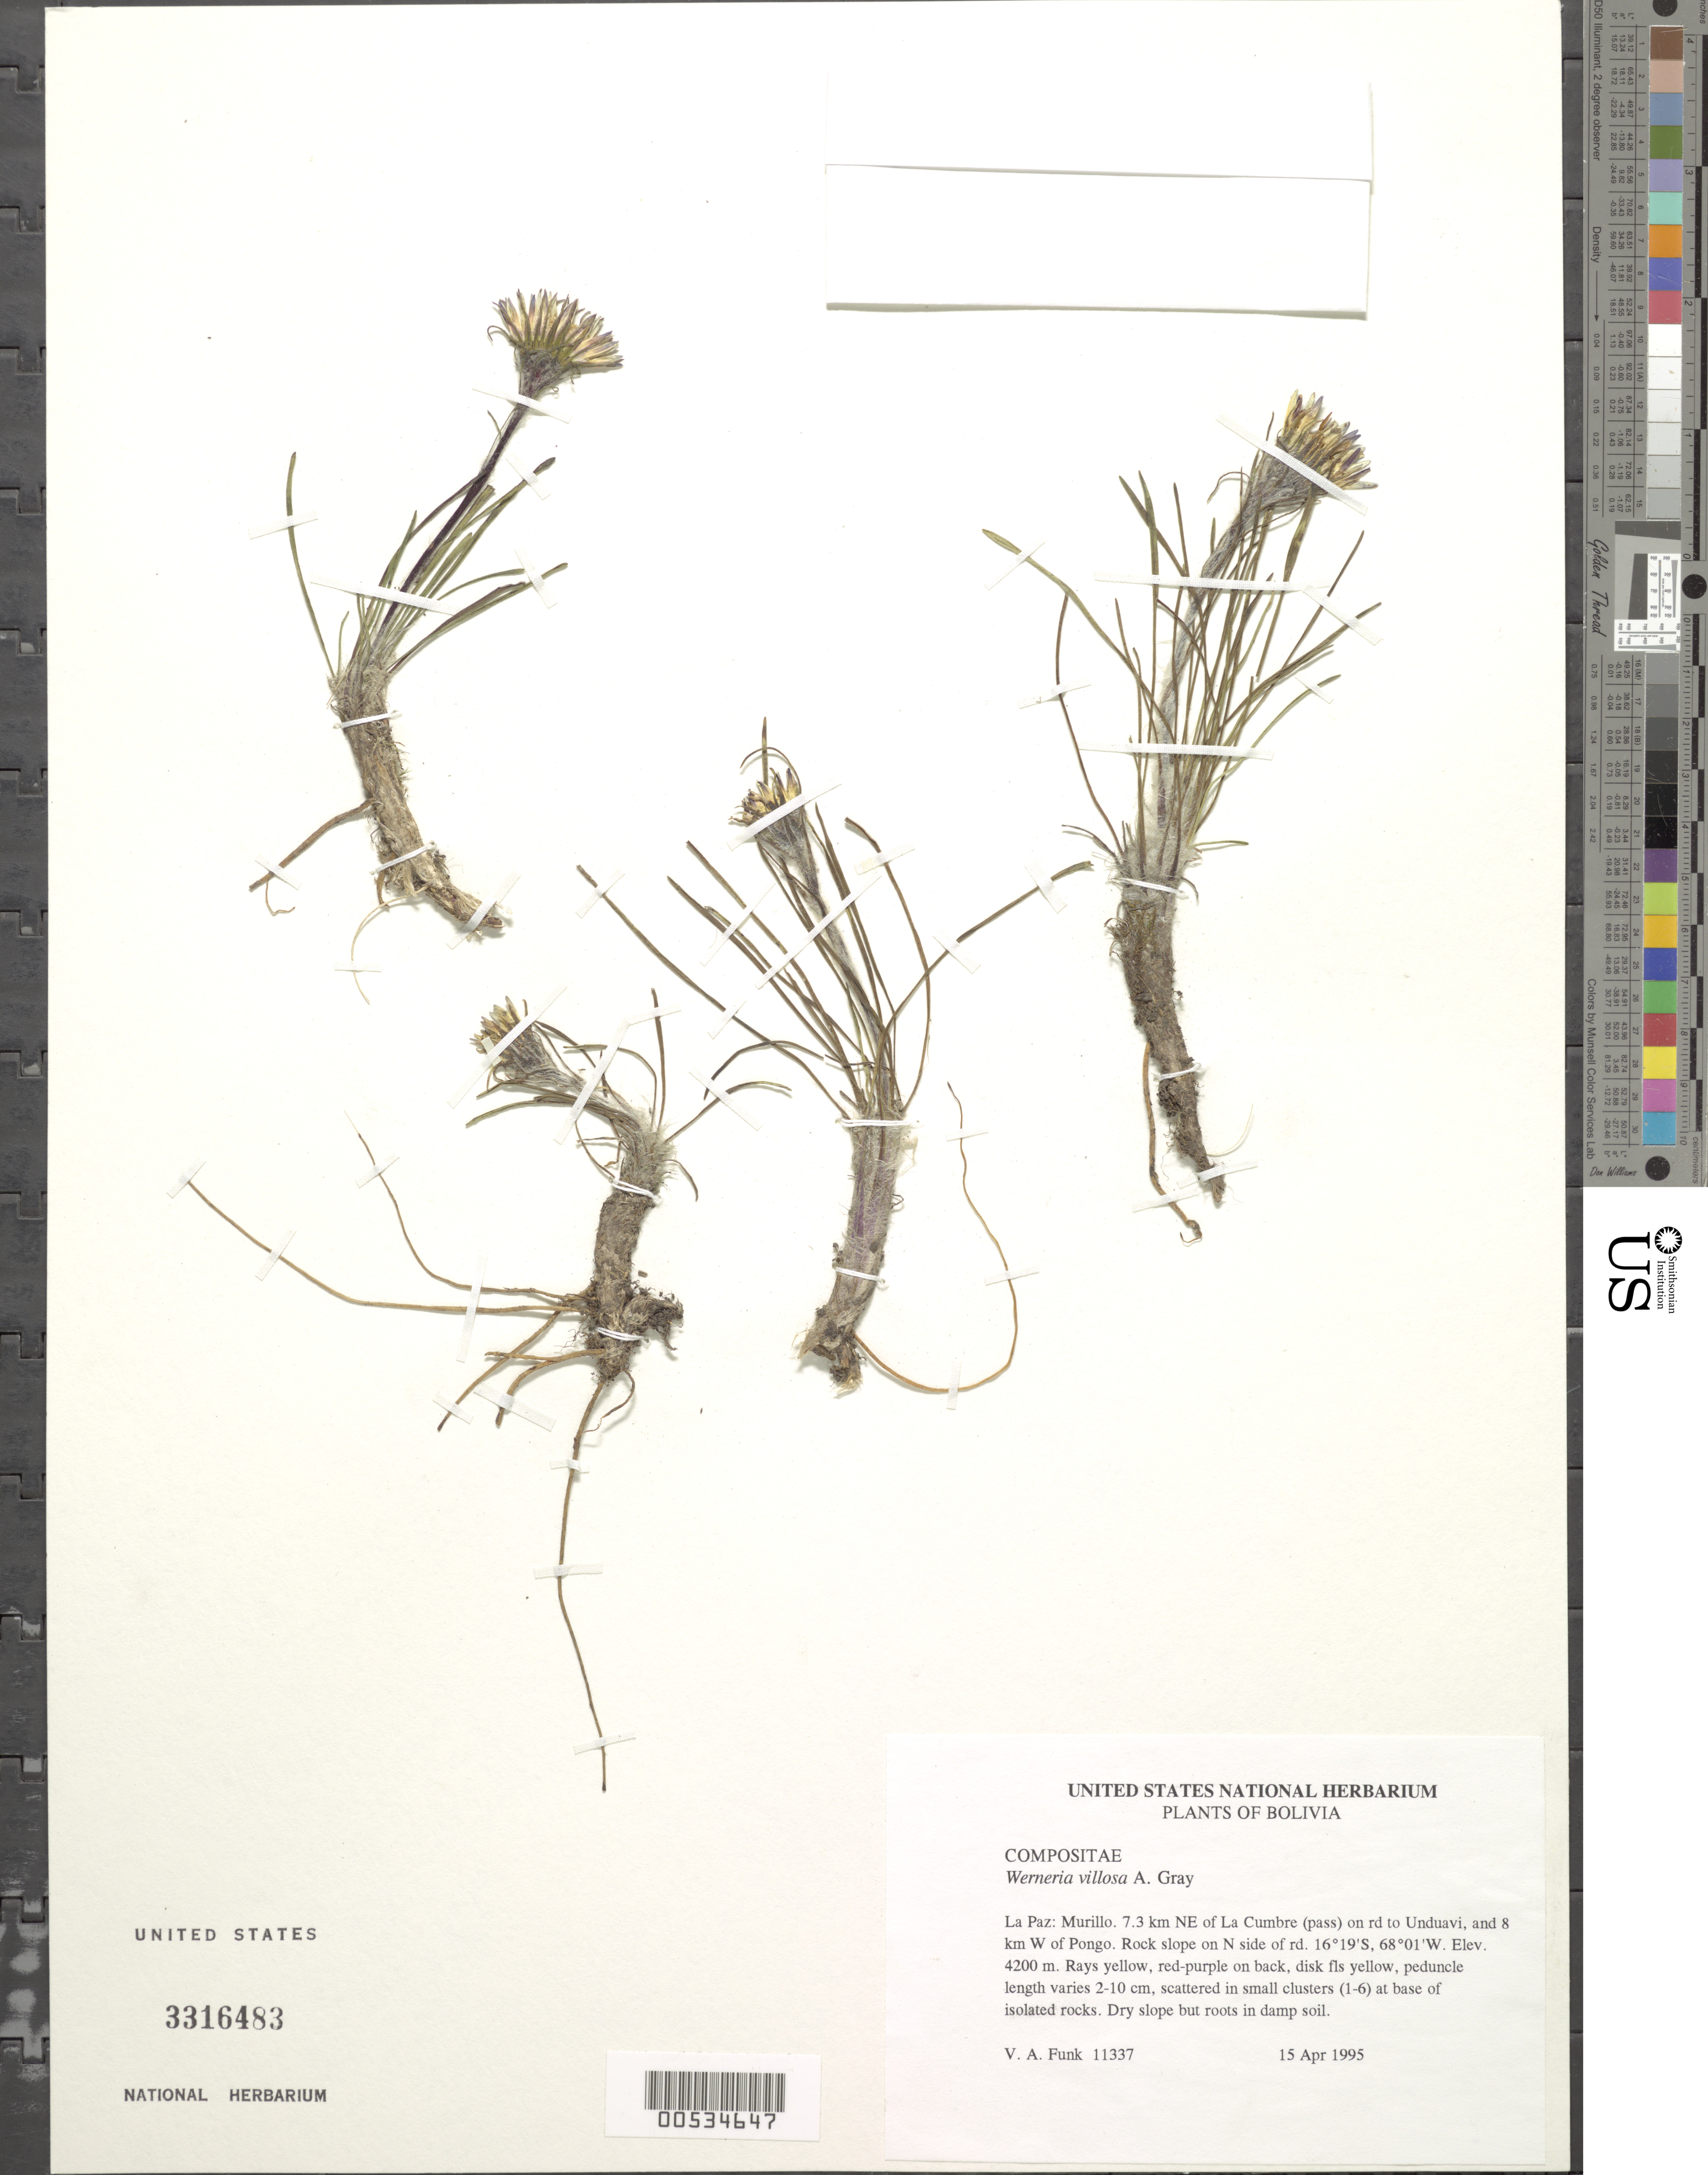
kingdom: Plantae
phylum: Tracheophyta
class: Magnoliopsida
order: Asterales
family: Asteraceae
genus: Werneria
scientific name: Werneria villosa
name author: A. Gray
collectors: V. Funk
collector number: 11337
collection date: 1995-04-15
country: Bolivia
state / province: La Paz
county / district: Murillo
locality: La Cumbre (pass), 7.3 km NE of, on rd to Unduavi, and 8 km W of Pongo. Rock slope of N side of rd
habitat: ETC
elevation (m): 4200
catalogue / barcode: US 3316483